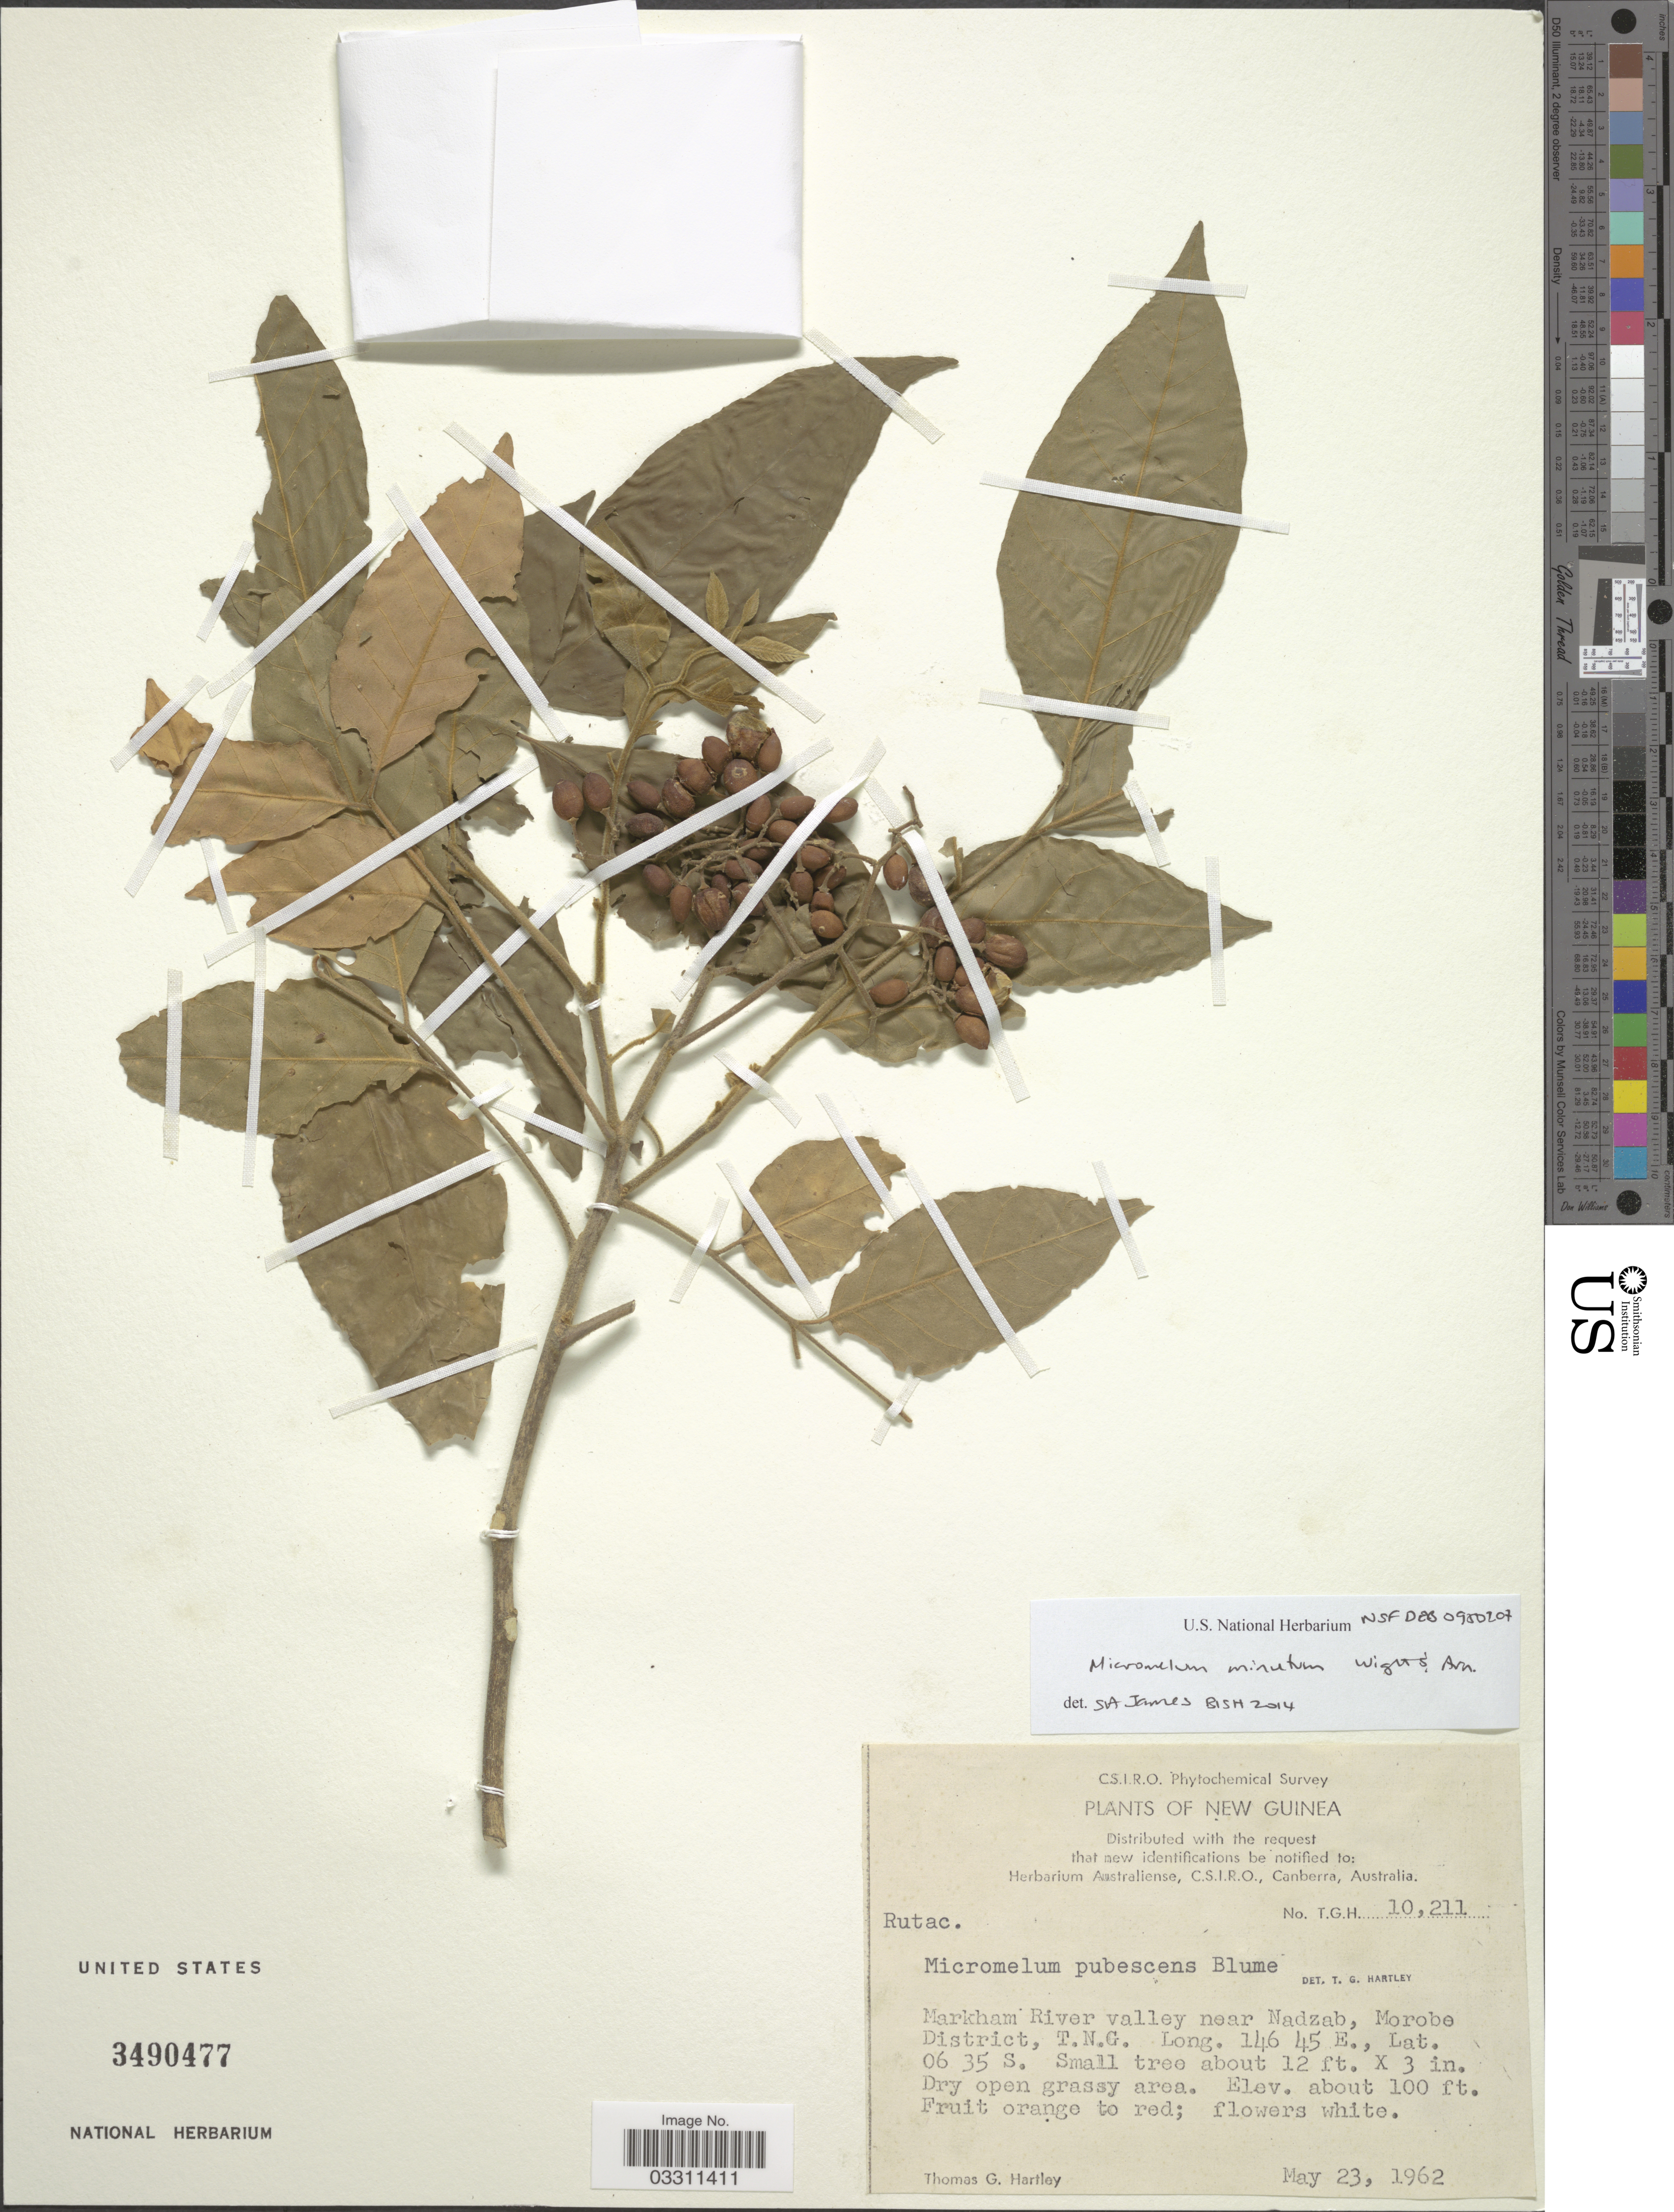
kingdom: Plantae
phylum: Tracheophyta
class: Magnoliopsida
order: Sapindales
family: Rutaceae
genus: Micromelum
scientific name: Micromelum minutum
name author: (G. Forst.) Wight & Arn.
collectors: T. G. Hartley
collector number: T.G.H. 10211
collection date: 1962-05-23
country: Papua New Guinea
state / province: Morobe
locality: New Guinea. Markham River valley near Nadzab, Morobe District, T.N.G.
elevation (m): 30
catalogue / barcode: US 3490477